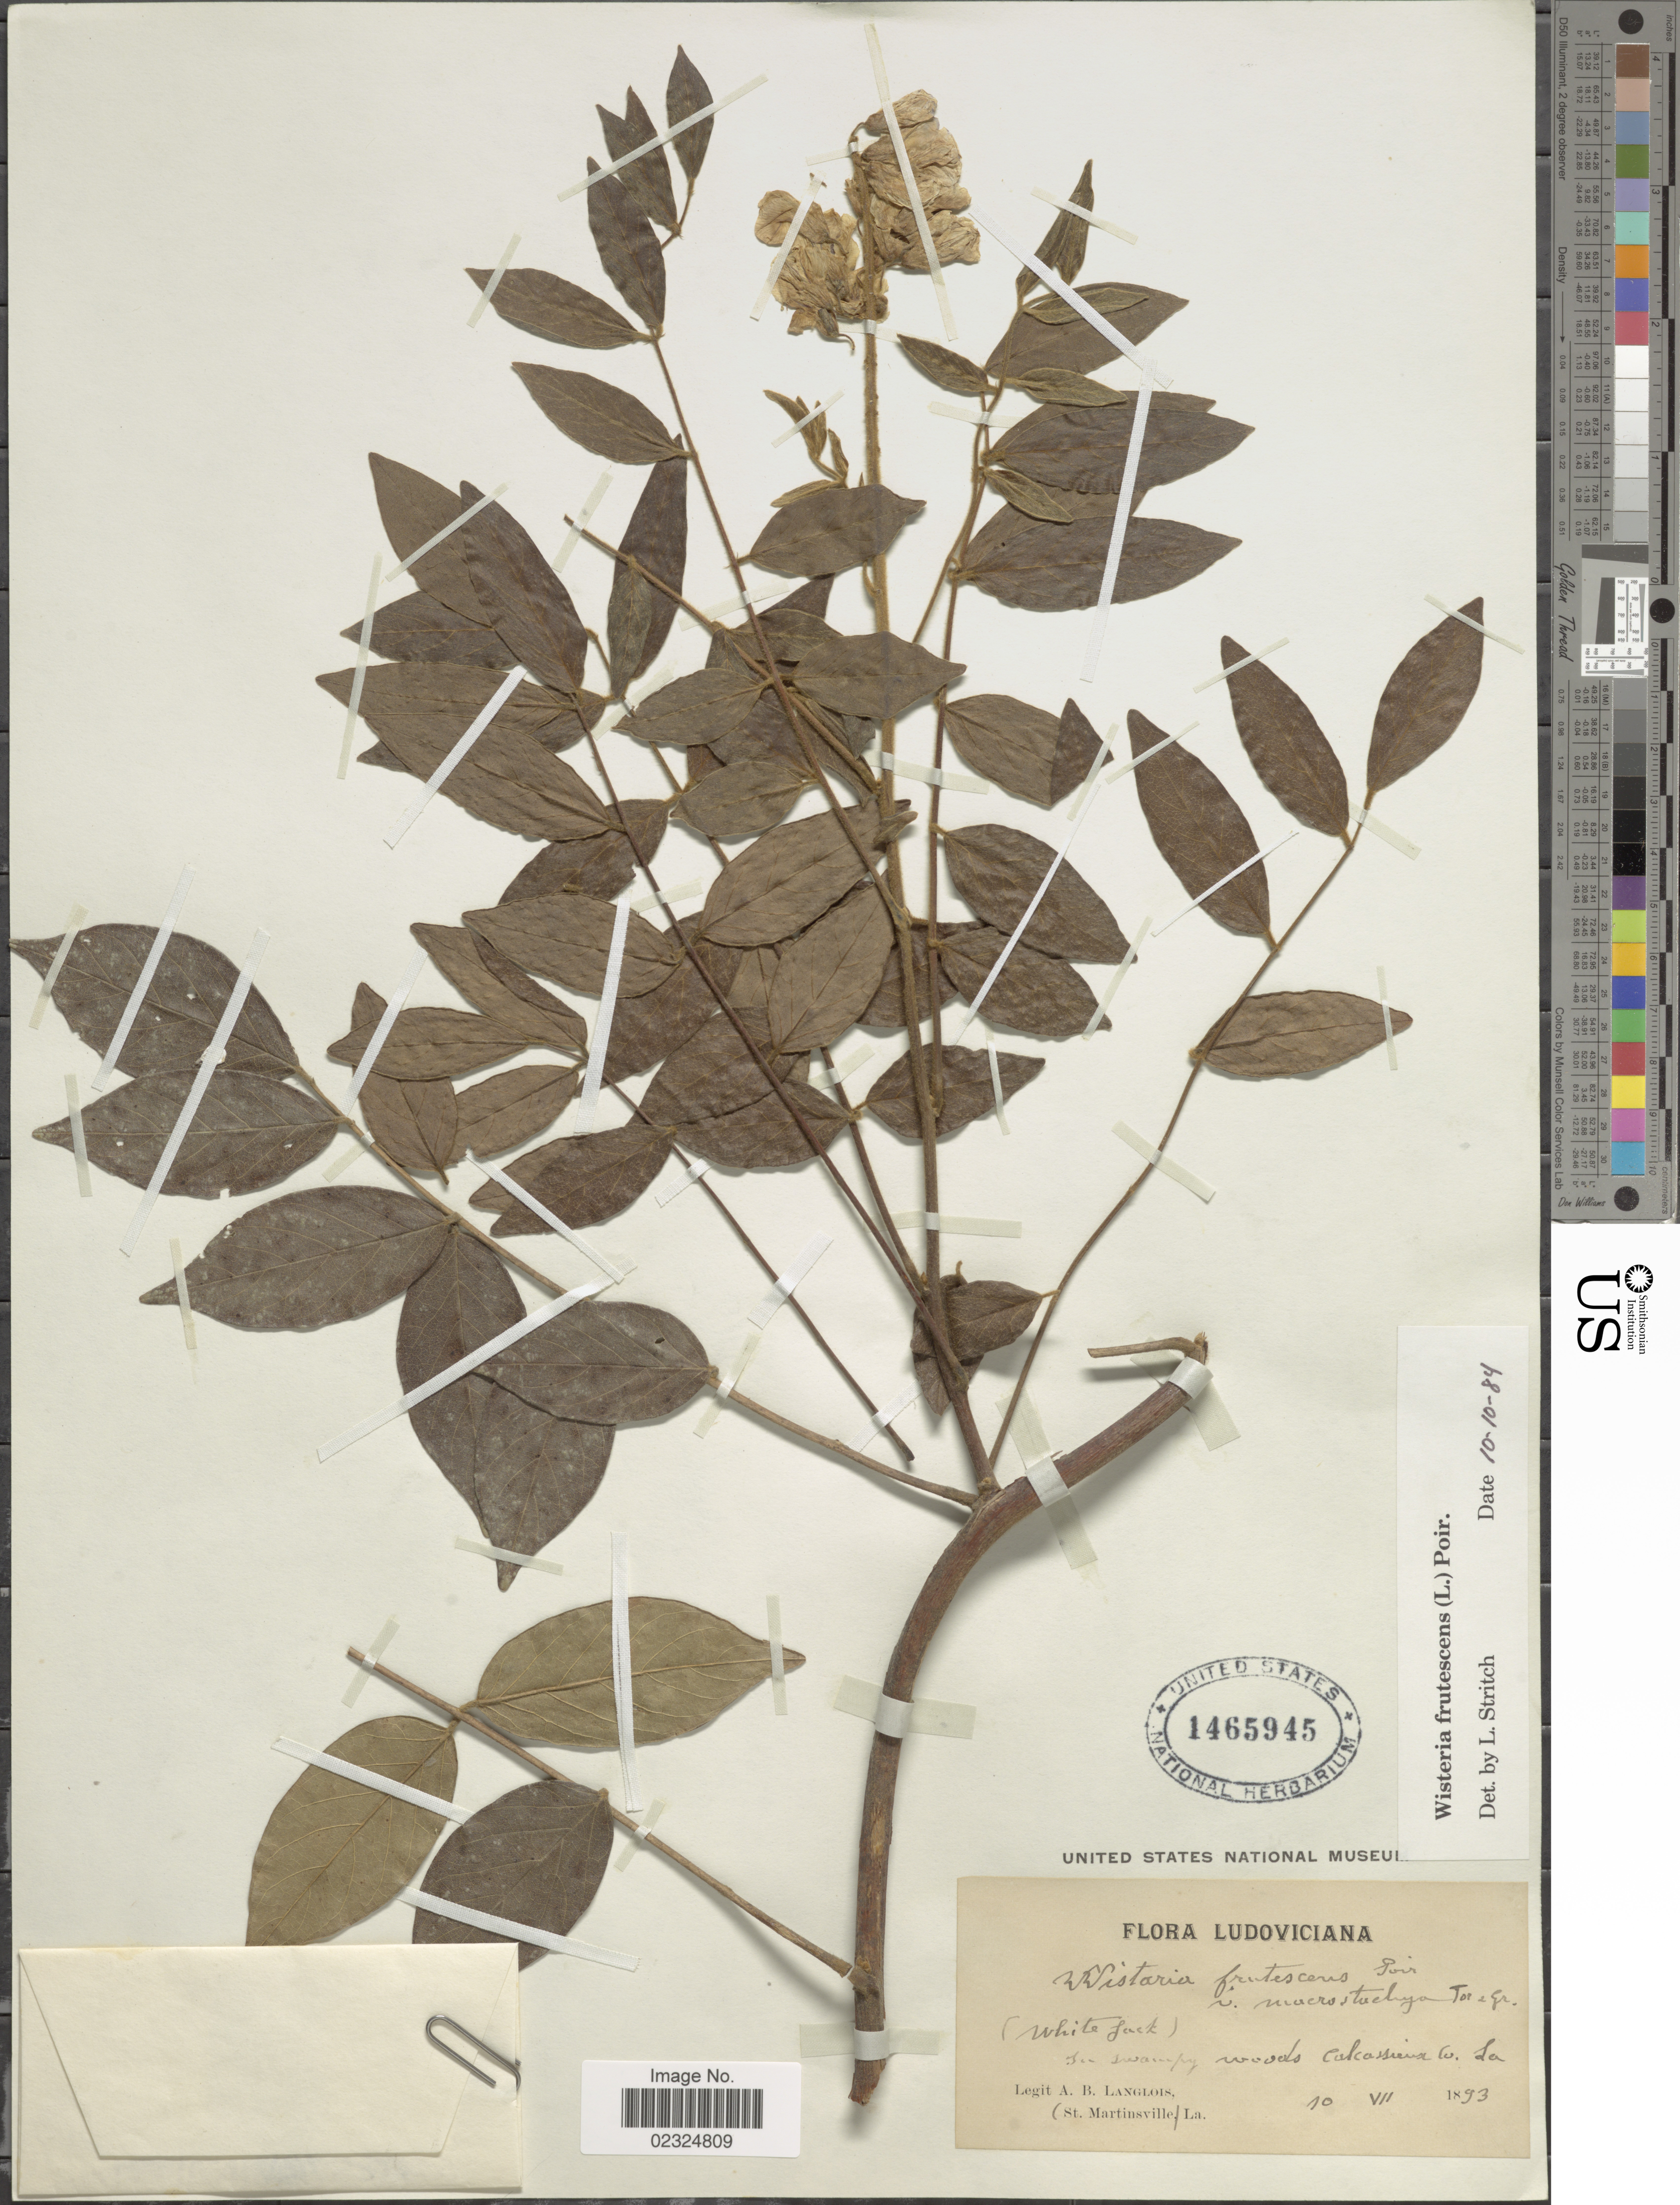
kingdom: Plantae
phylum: Tracheophyta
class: Magnoliopsida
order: Fabales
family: Fabaceae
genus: Wisteria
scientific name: Wisteria frutescens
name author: (L.) Poir.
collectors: A. Langlois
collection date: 1893-07-10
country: United States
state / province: Louisiana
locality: Ludoviciana, calcassieux Co. La.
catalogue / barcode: US 1465945